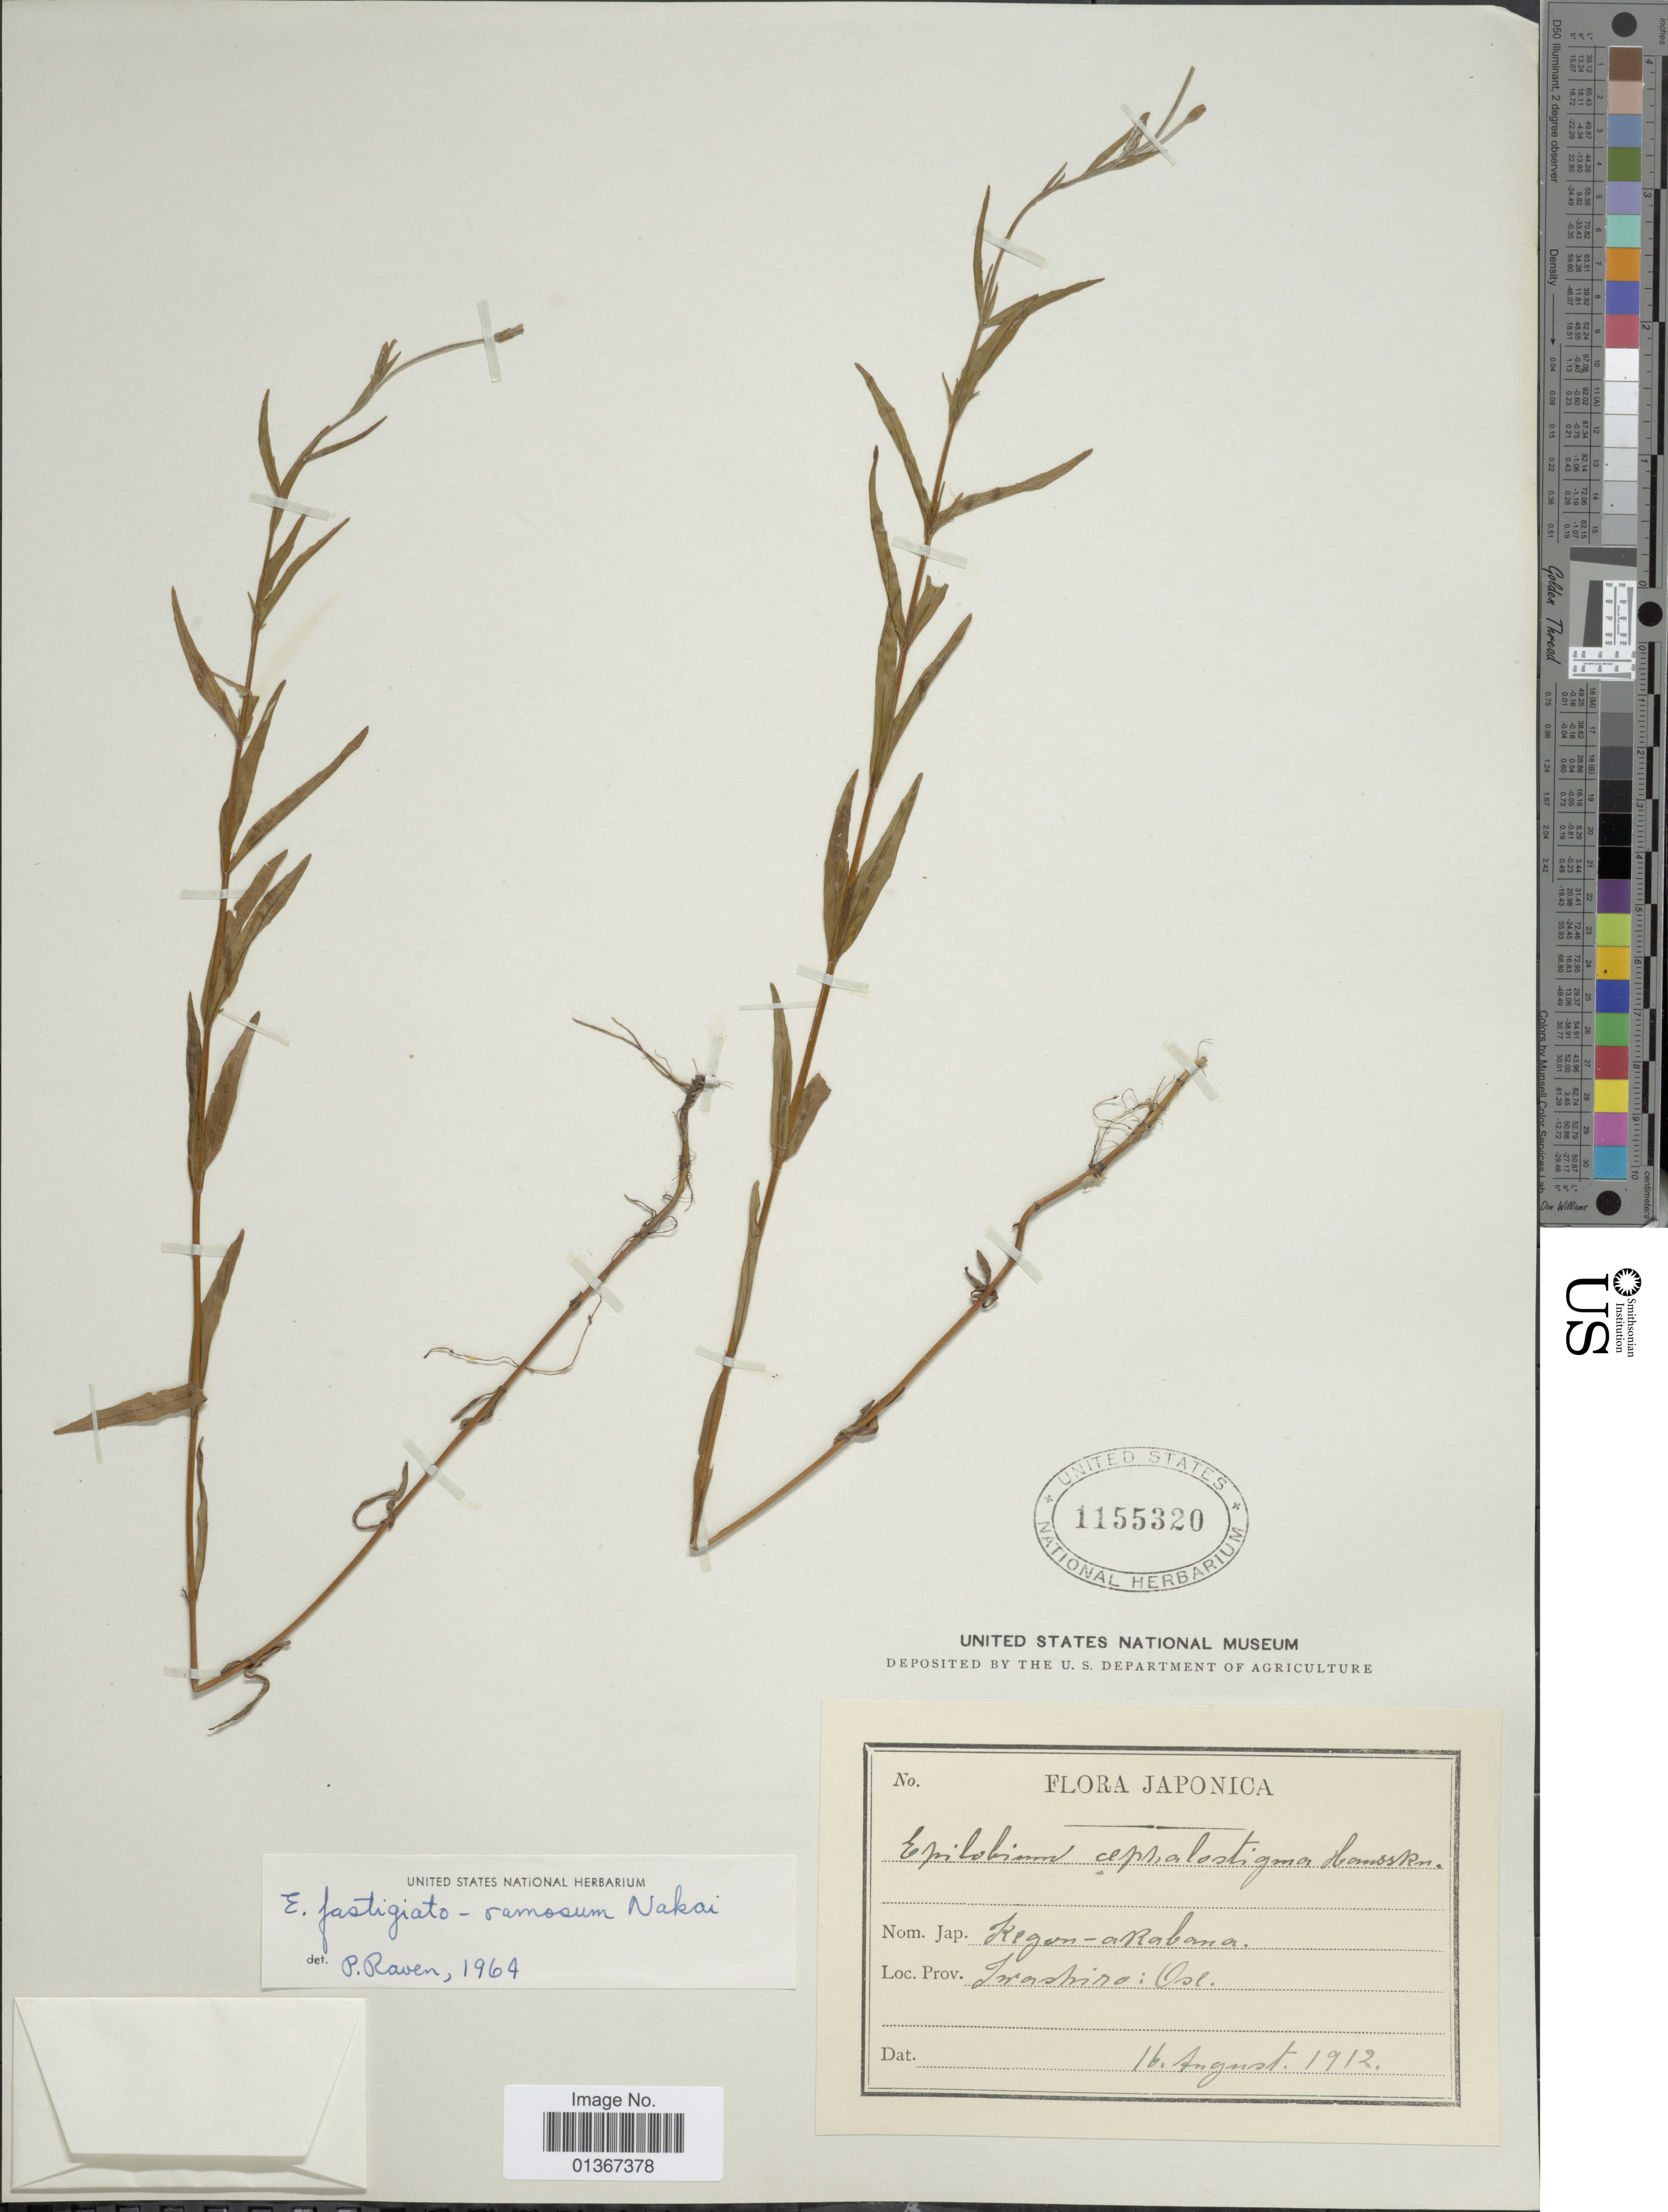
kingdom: Plantae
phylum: Tracheophyta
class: Magnoliopsida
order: Myrtales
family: Onagraceae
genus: Epilobium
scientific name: Epilobium fastigiatoramosum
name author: Nakai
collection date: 1912-08-16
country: Japan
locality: Iwashiro: Ose.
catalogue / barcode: US 1155320